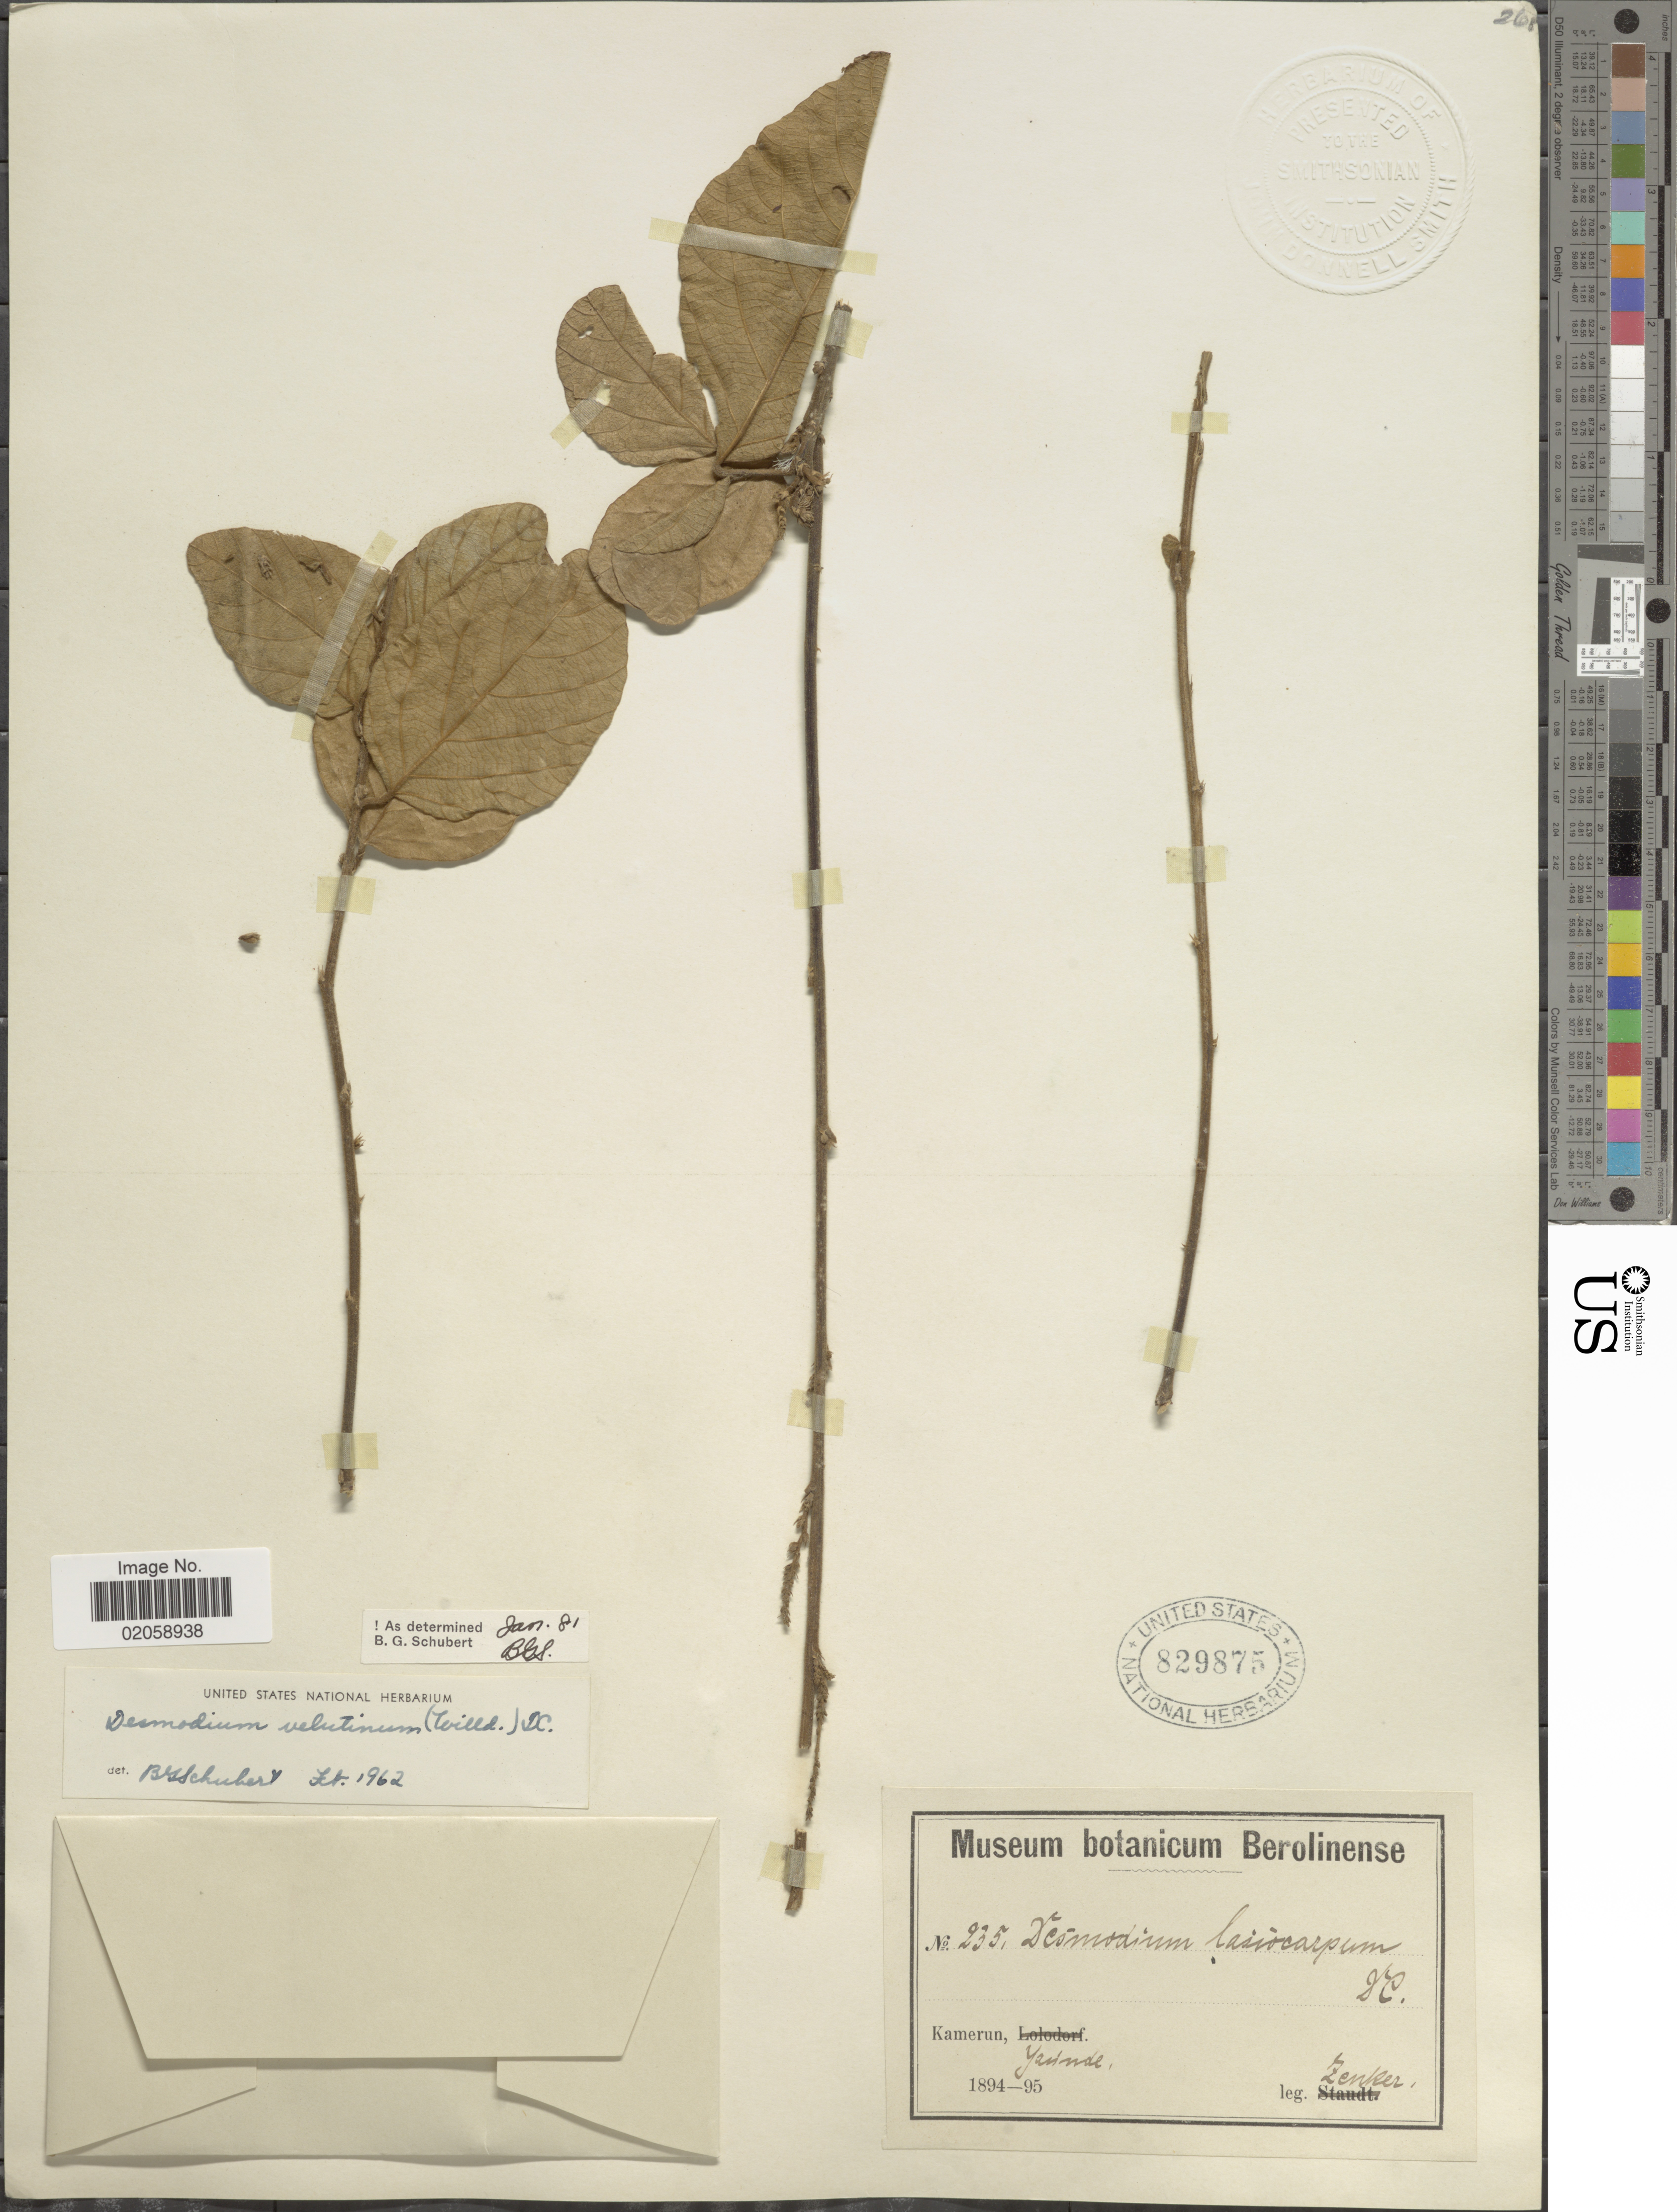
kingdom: Plantae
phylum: Tracheophyta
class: Magnoliopsida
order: Fabales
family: Fabaceae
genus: Polhillides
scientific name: Polhillides velutina subsp. velutina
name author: (Willd.) H. Ohashi & K. Ohashi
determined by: Strong, Mark T., (BOT), Smithsonian Institution - National Museum of Natural History (UNITED STATES)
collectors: Zenker, --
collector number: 235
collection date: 1894/1895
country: Cameroon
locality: Yaunde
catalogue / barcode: US 829875